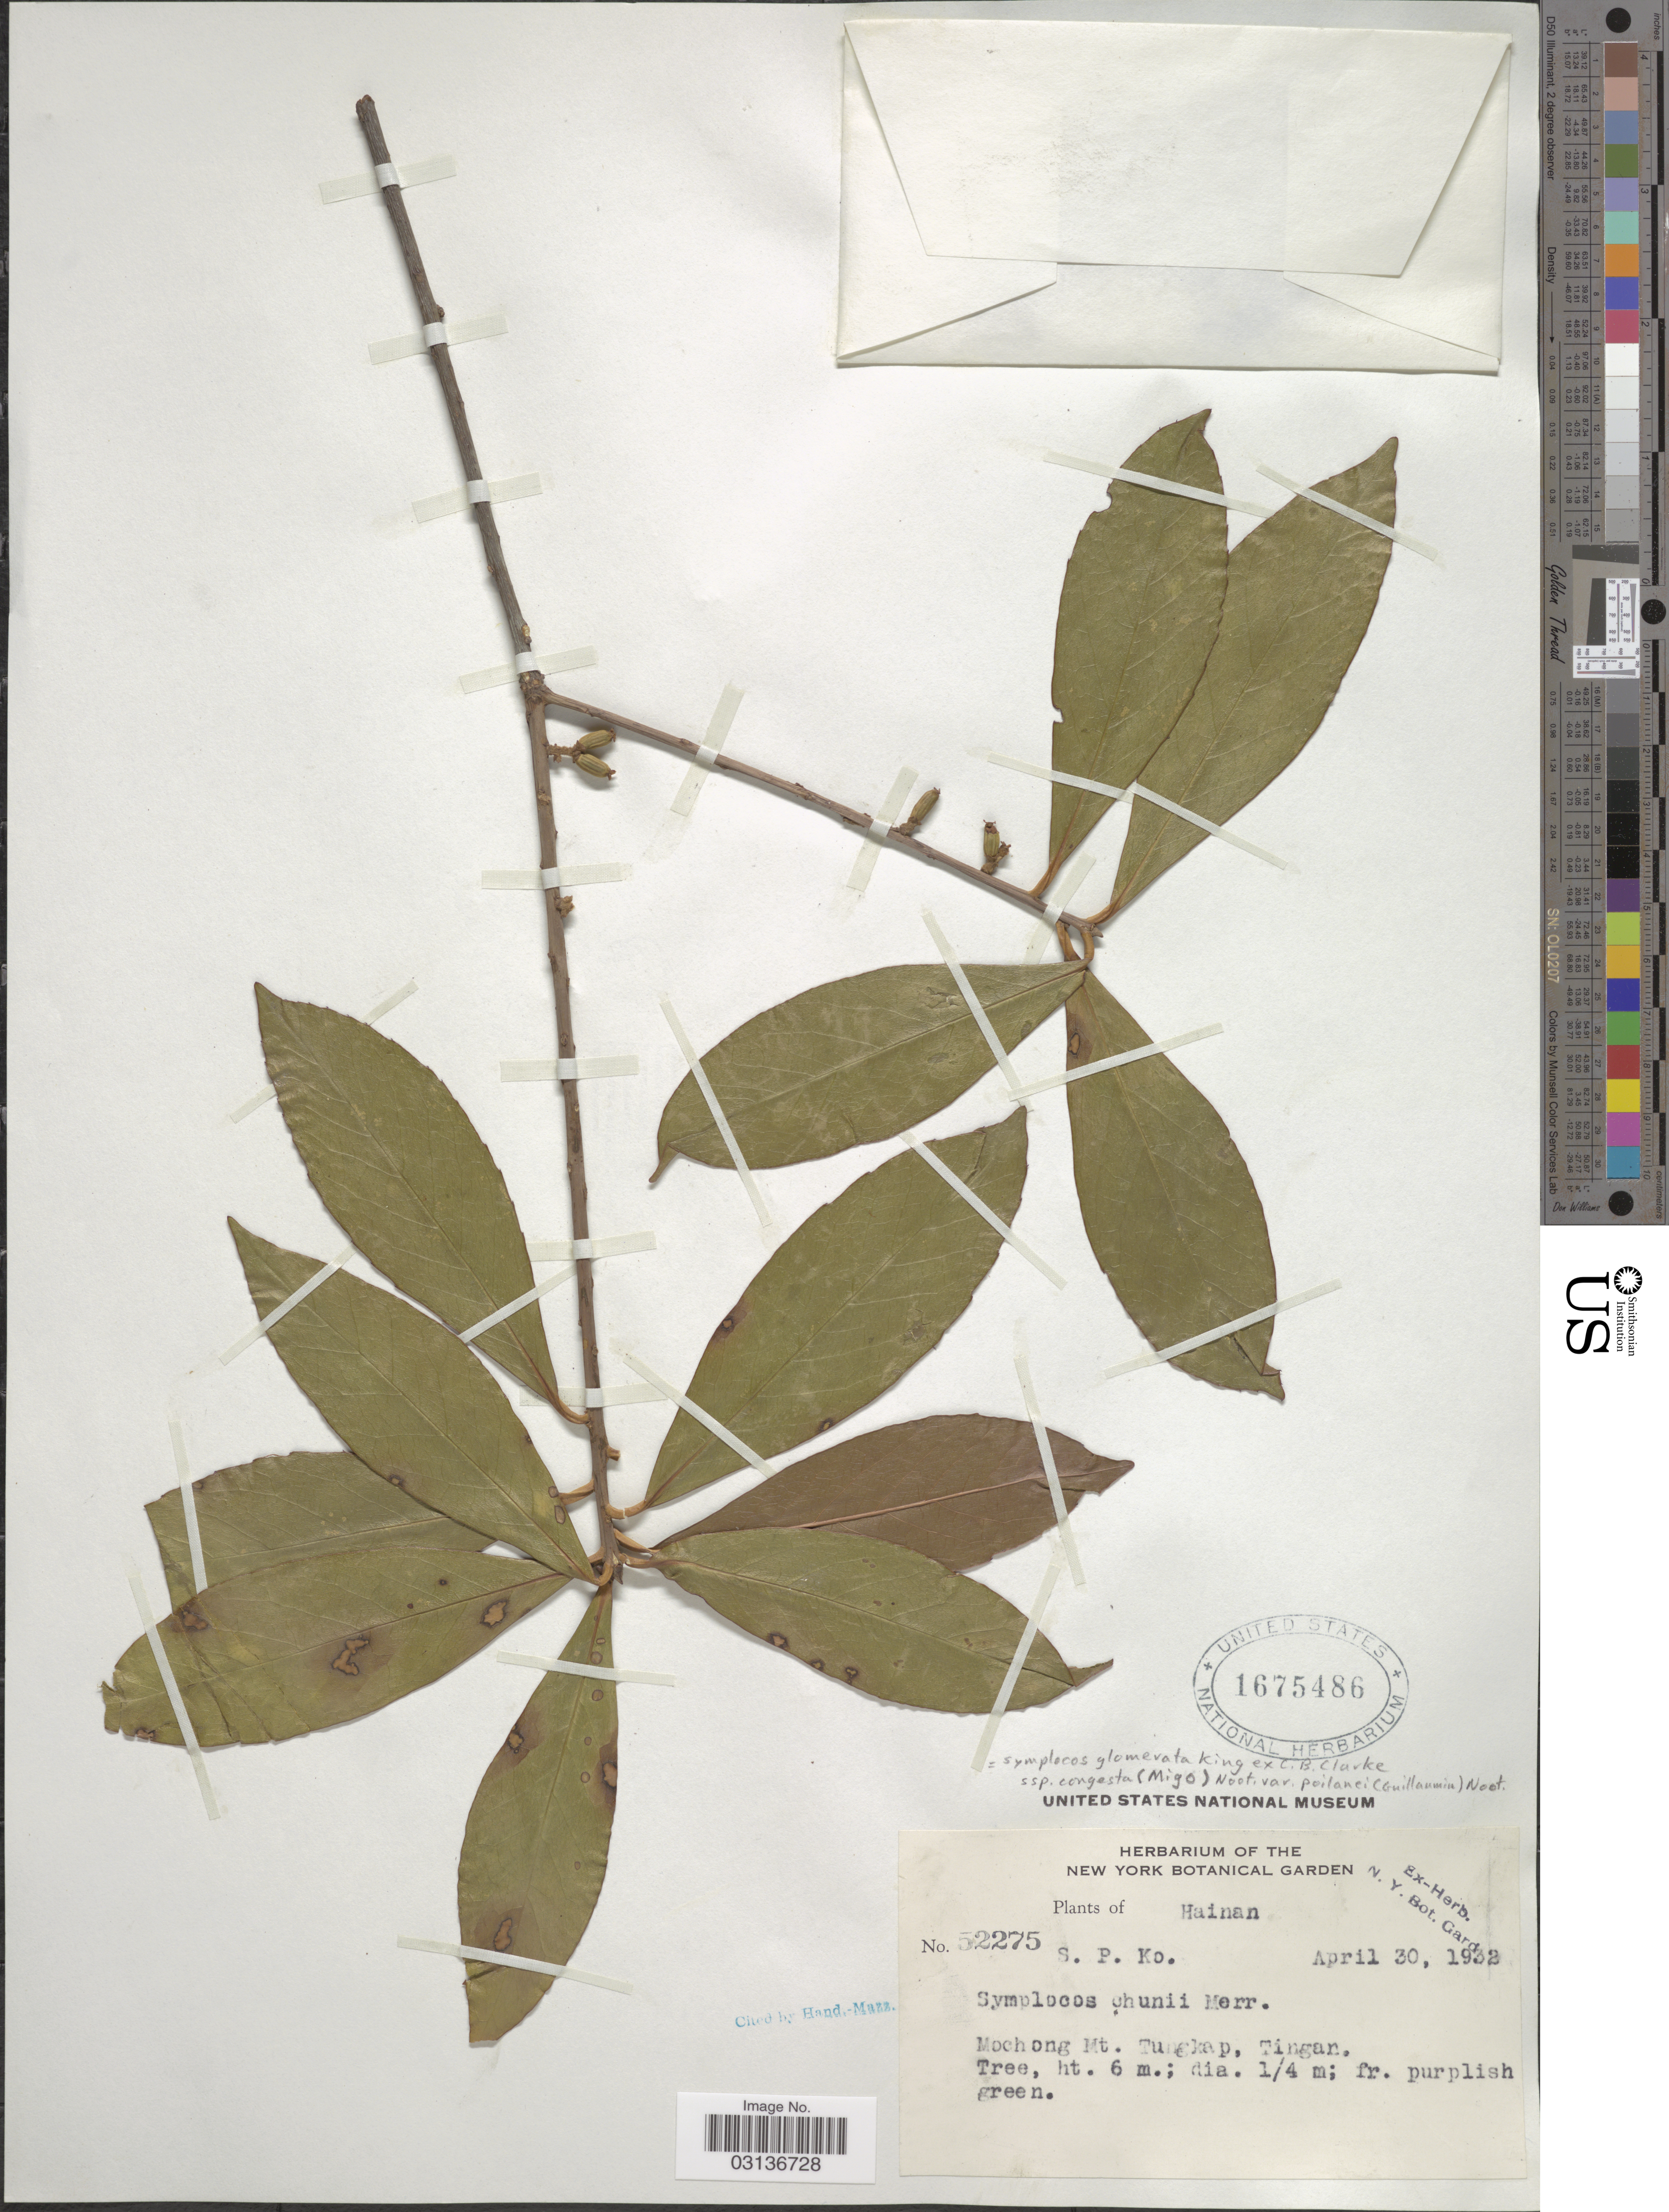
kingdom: Plantae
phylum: Tracheophyta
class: Magnoliopsida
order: Ericales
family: Symplocaceae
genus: Symplocos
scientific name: Symplocos glomerata var. poilanei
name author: (Guillaumin) Noot.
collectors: S. P. Ko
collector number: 52275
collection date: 1932-04-30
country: China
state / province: Hainan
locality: Mochong Mt. Tungkap, Tingan.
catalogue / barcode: US 1675486